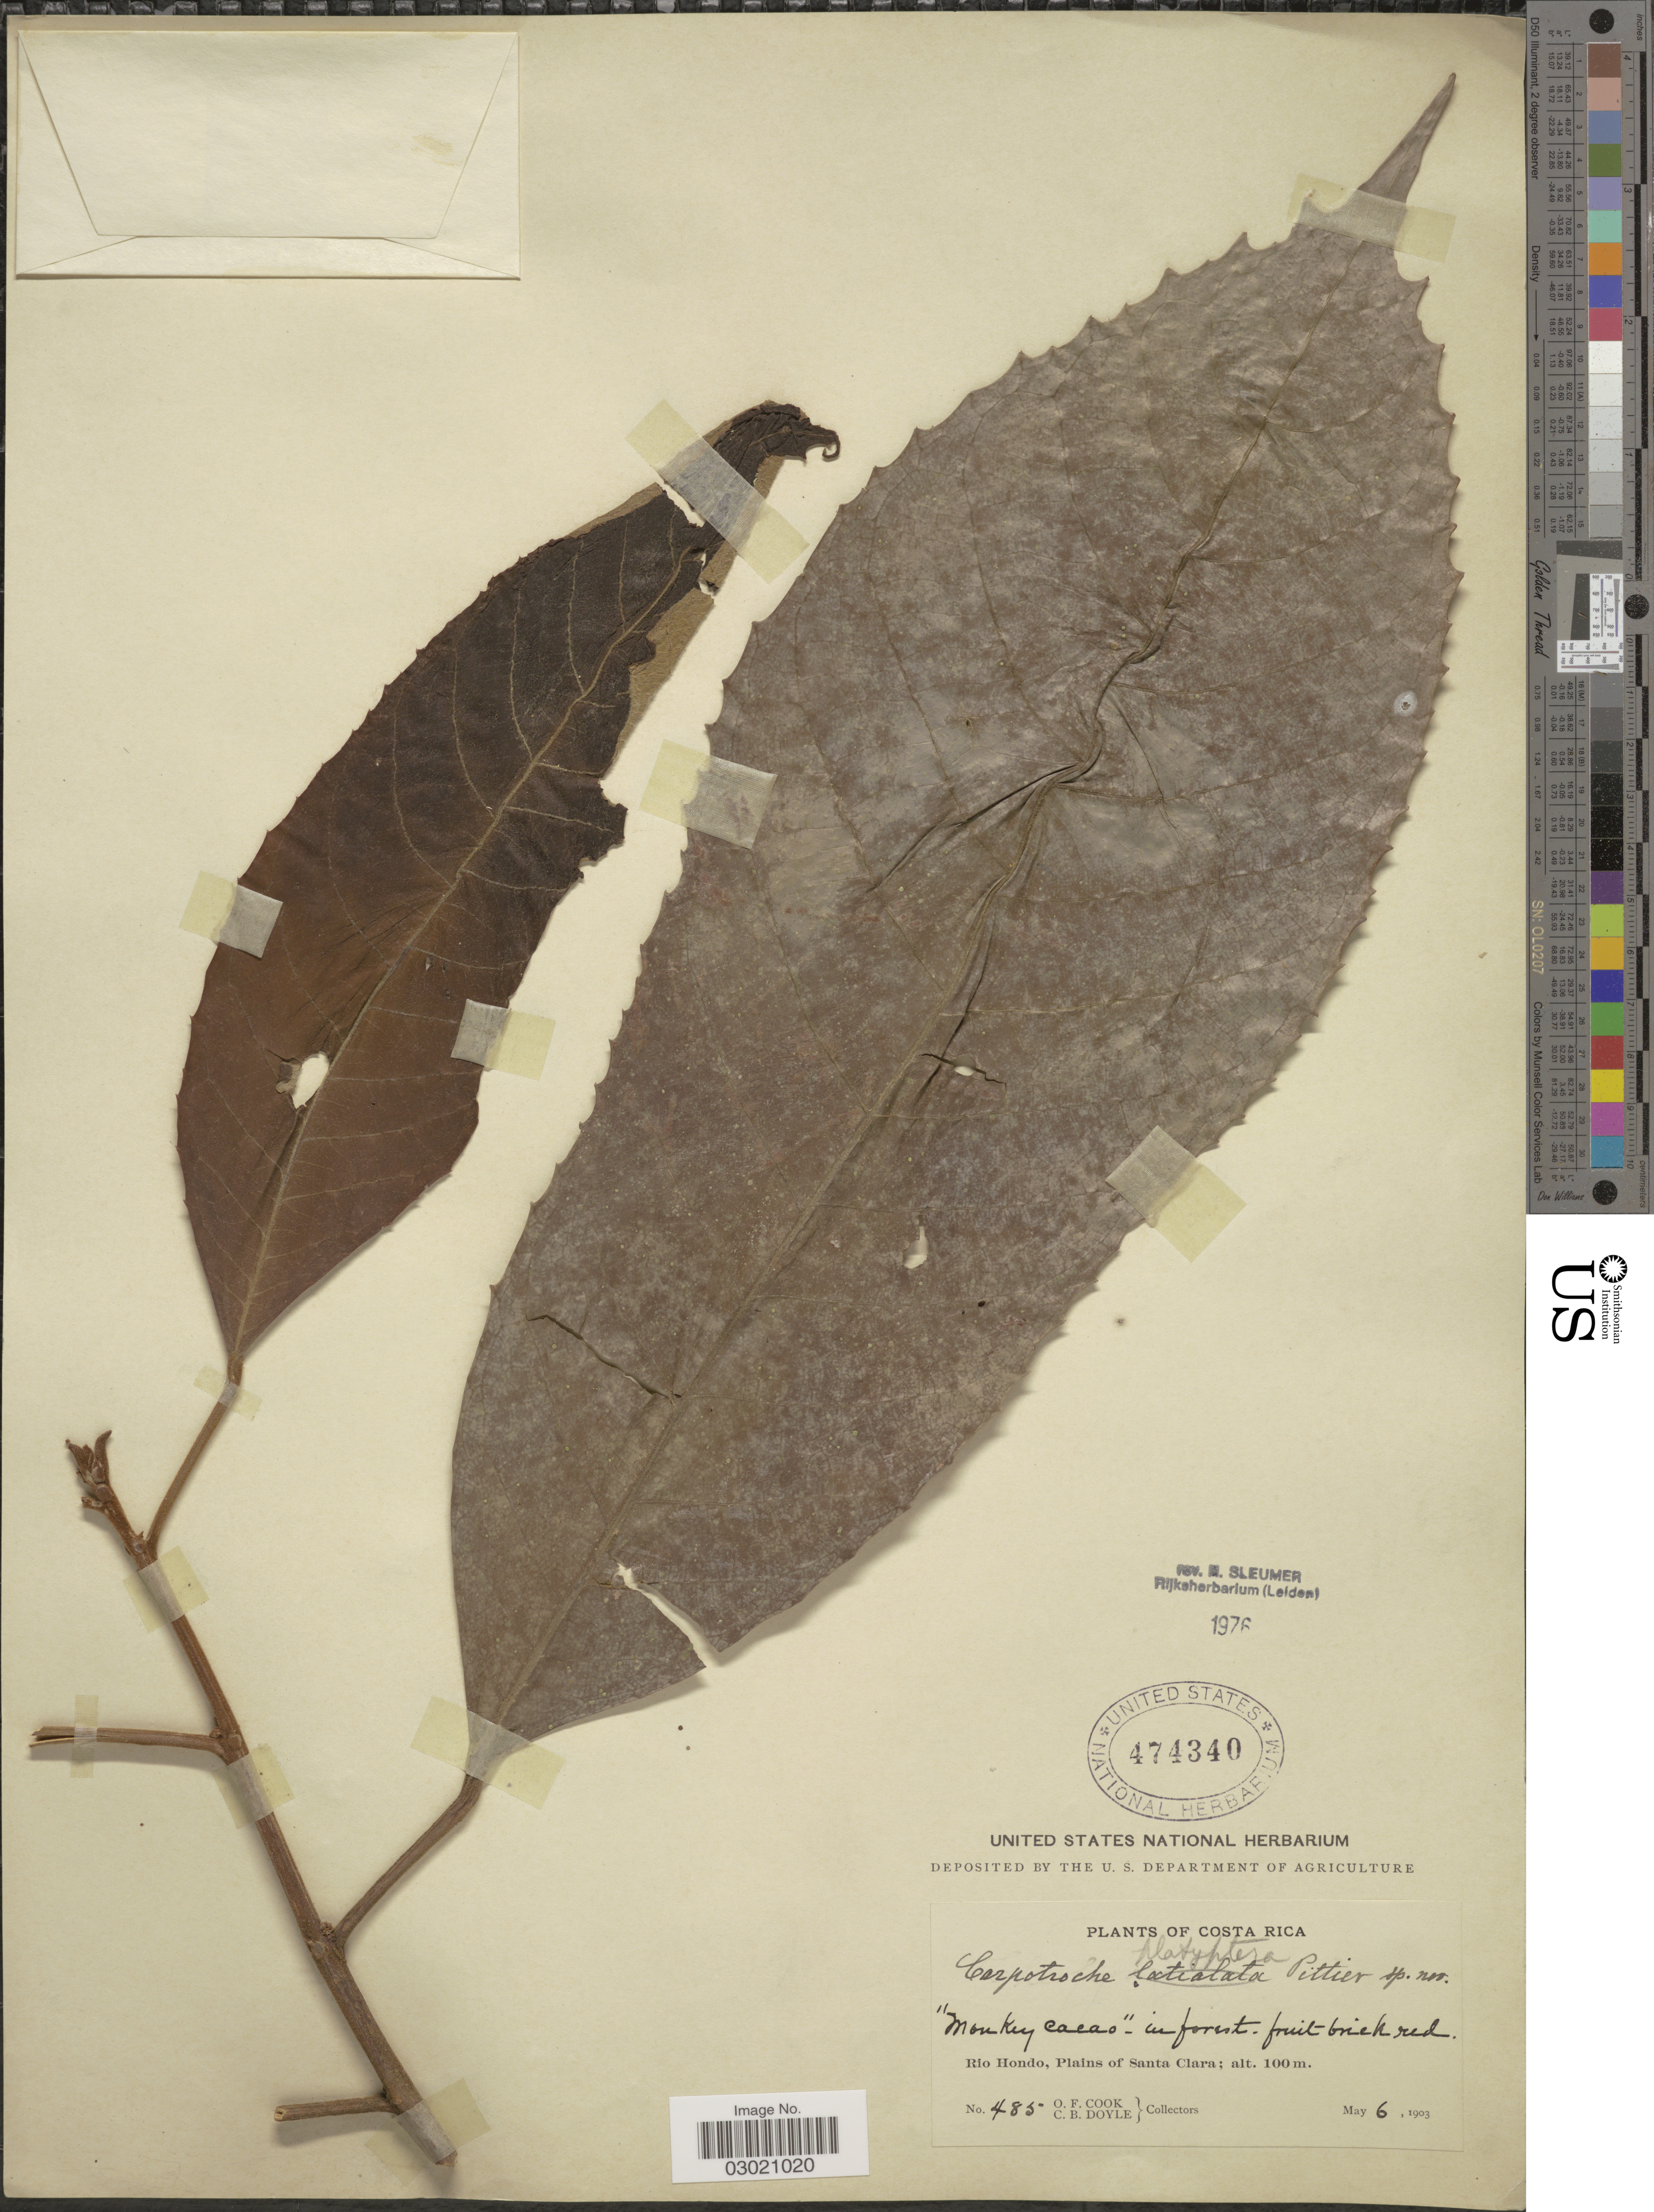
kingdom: Plantae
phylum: Tracheophyta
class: Magnoliopsida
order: Malpighiales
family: Achariaceae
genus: Carpotroche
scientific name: Carpotroche platyptera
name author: Pittier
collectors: O. F. Cook & C. Doyle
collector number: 485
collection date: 1903-05-06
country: Costa Rica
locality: Rio Hondo, Plains of Santa Clara.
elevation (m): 100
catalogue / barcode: US 474340